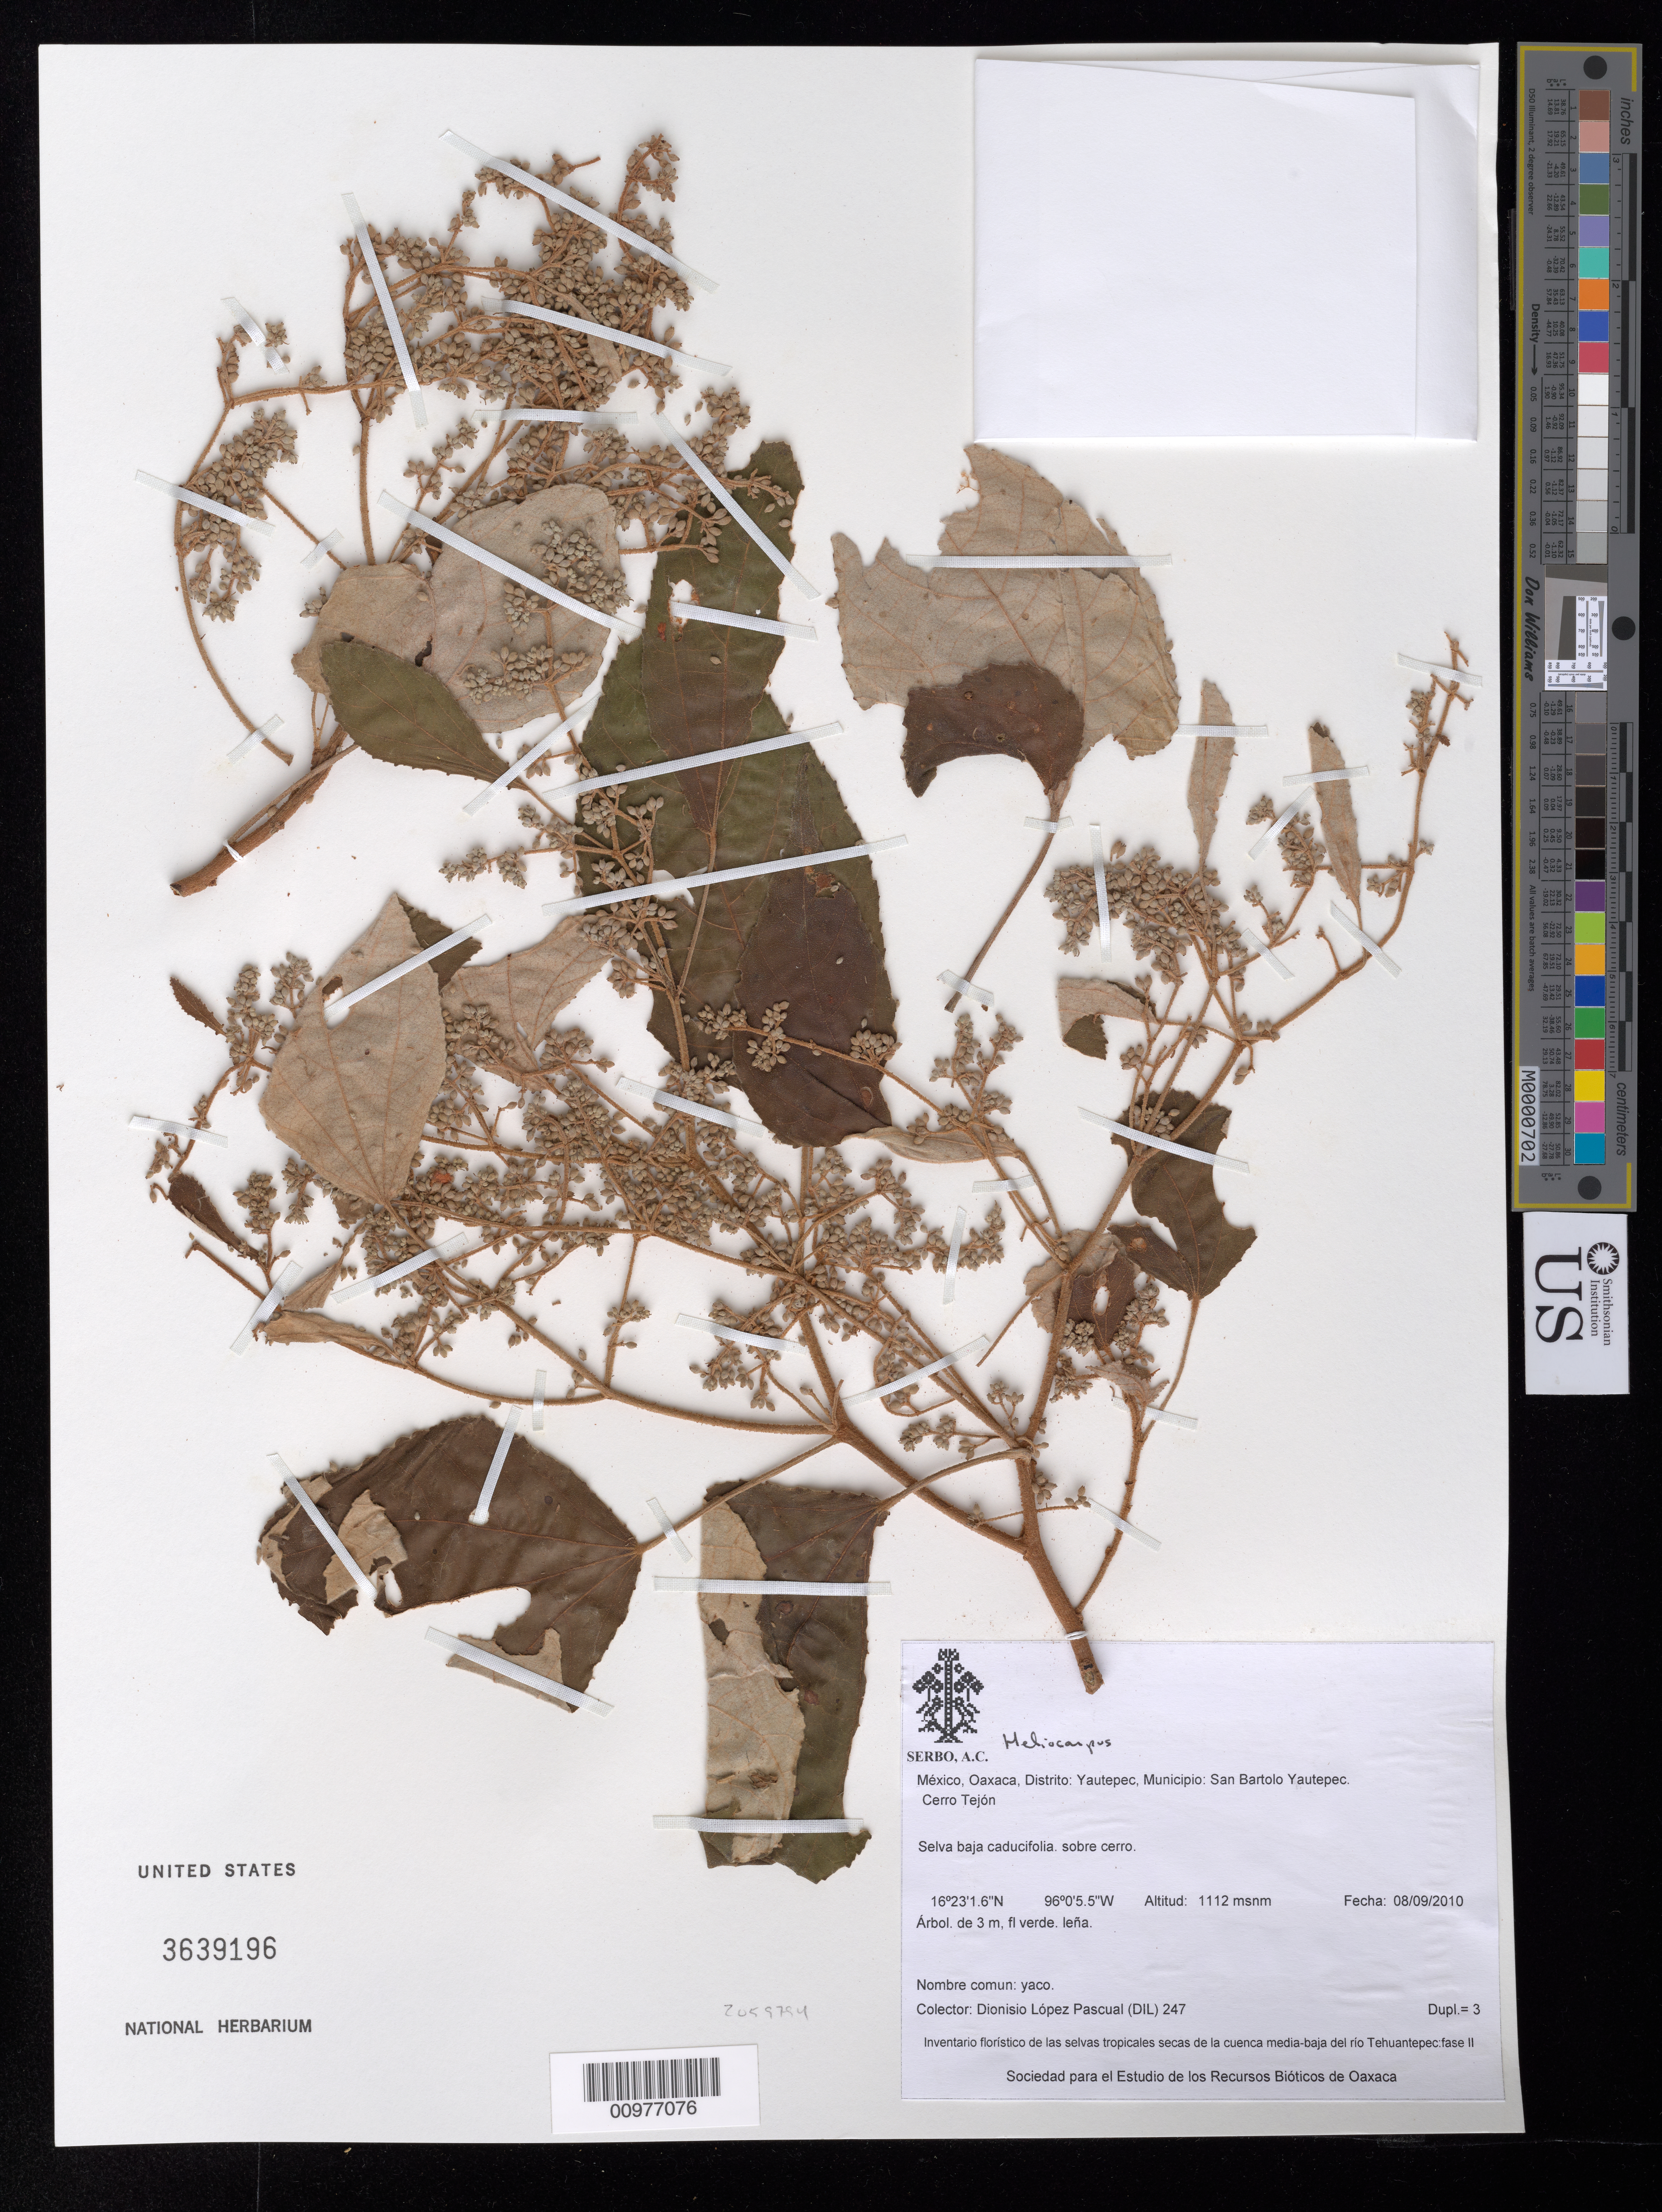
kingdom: Plantae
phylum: Tracheophyta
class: Magnoliopsida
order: Malvales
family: Malvaceae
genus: Heliocarpus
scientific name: Heliocarpus pallidus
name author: Rose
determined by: Dorr, Laurence J., Curator (BOT), Smithsonian Institution - National Museum of Natural History (UNITED STATES)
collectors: D. Lopez Pascual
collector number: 247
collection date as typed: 08/09/2010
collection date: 2010-09-08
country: Mexico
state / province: Oaxaca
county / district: Yautepec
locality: Municipio: San Bartolo Yautepec. Cerro Tejon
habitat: selva baja caducifolia, sobre cerro.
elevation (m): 1112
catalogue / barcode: US 3639196